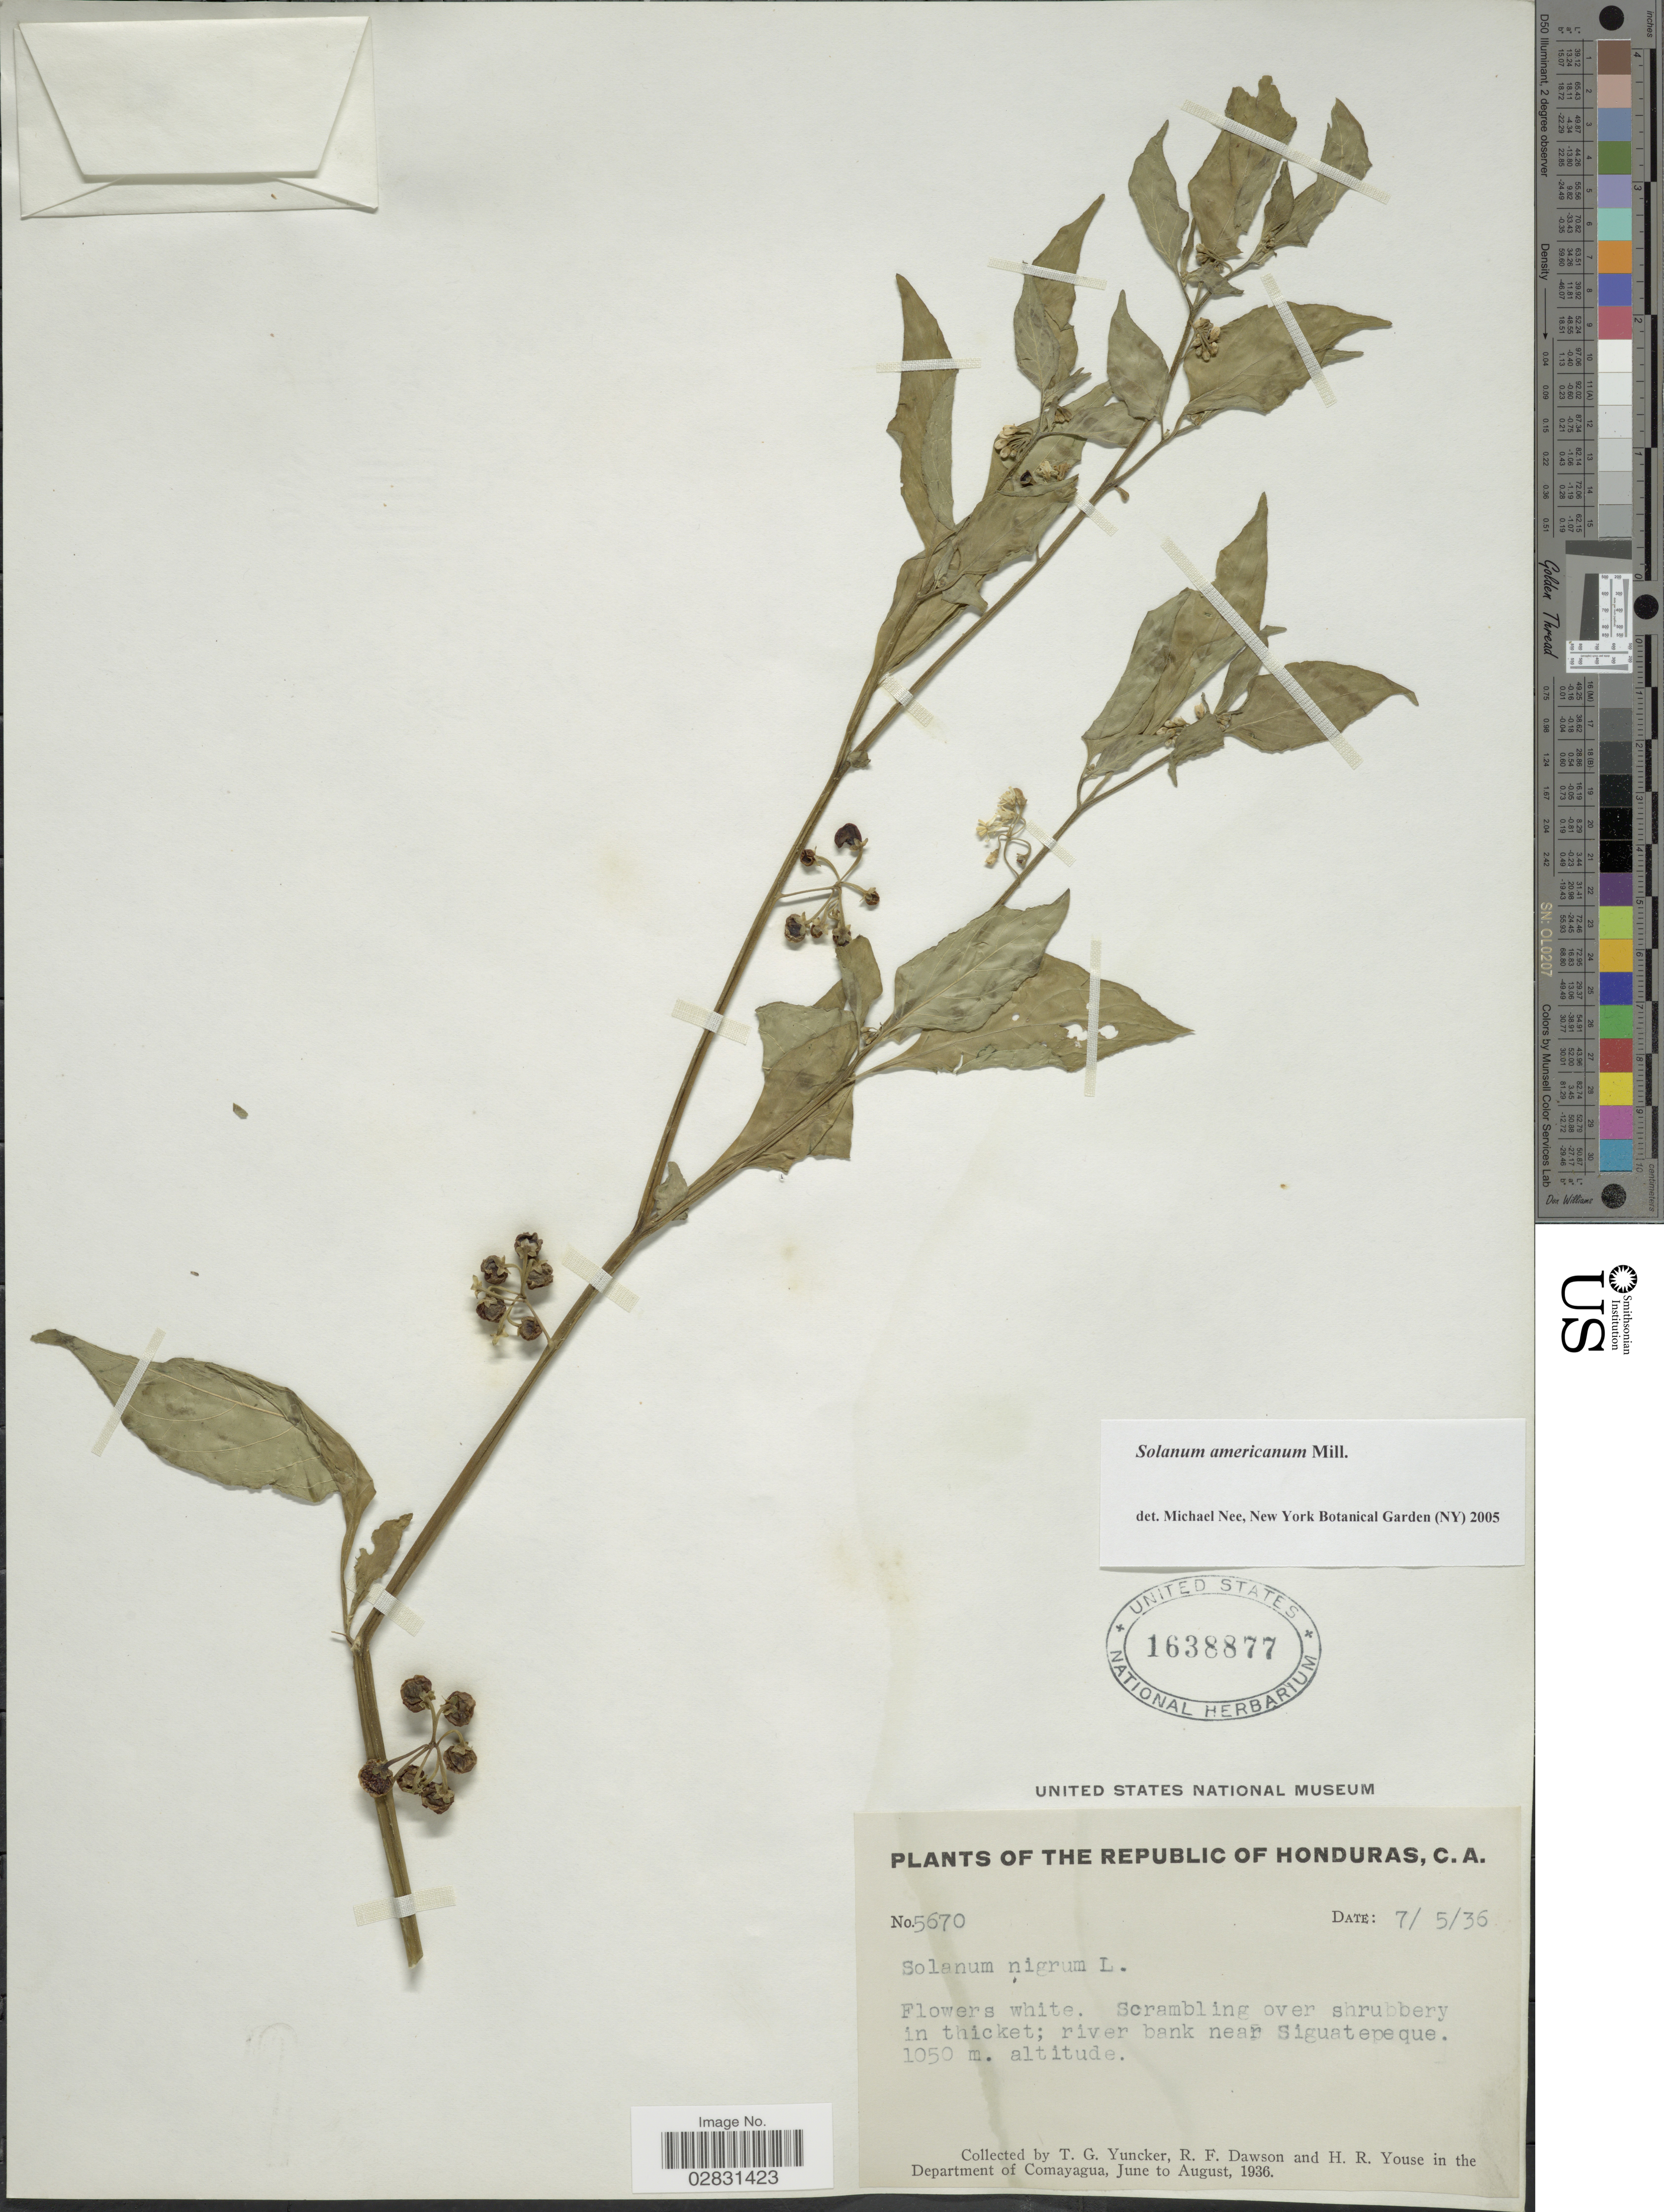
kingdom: Plantae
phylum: Tracheophyta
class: Magnoliopsida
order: Solanales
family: Solanaceae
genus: Solanum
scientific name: Solanum americanum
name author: Mill.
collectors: T. G. Yuncker, R. F. Dawson & H. Youse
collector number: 5670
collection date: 1936-05-07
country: Honduras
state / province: Comayagua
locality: River bank near Siguatepeque.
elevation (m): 1050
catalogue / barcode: US 1638877